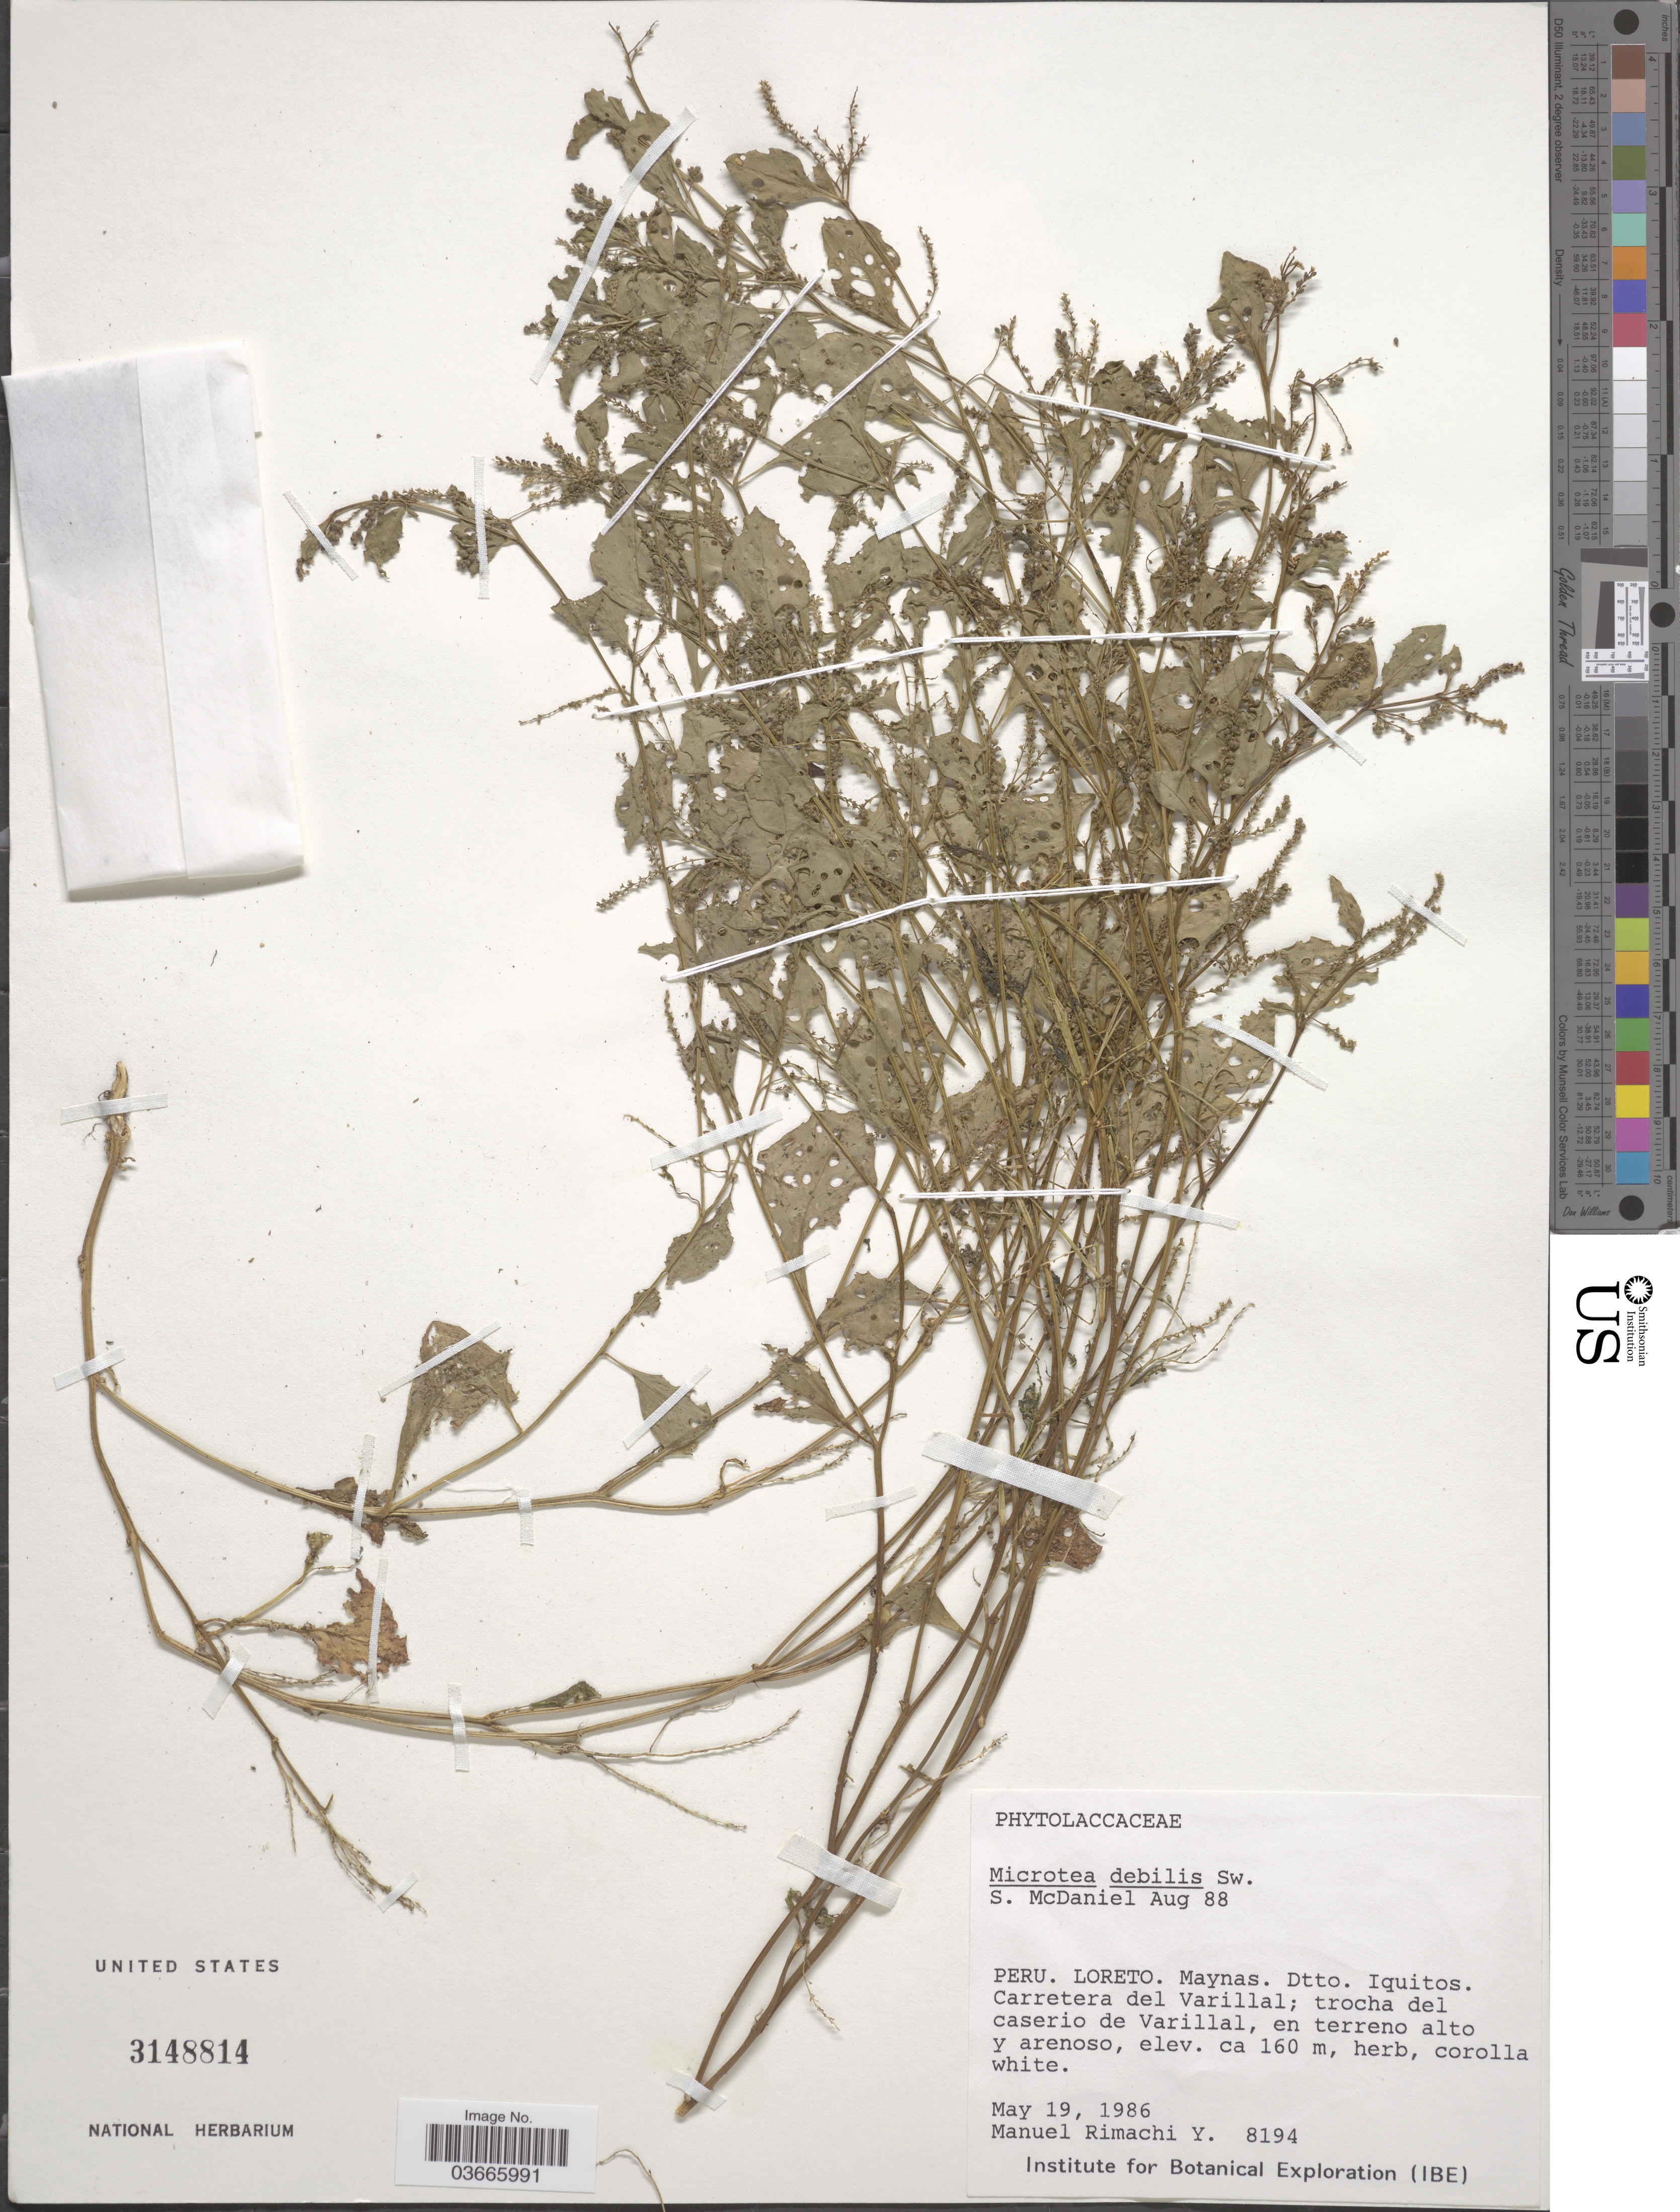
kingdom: Plantae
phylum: Tracheophyta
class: Magnoliopsida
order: Caryophyllales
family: Microteaceae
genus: Microtea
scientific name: Microtea debilis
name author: Sw.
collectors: M. Rimachi Y.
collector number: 8194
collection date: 1986-05-19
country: Peru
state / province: Loreto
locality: Maynas. Dtto. Iquitos. Carretera del Varillal; trocha del caserio de Varillal.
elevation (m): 160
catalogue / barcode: US 3148814